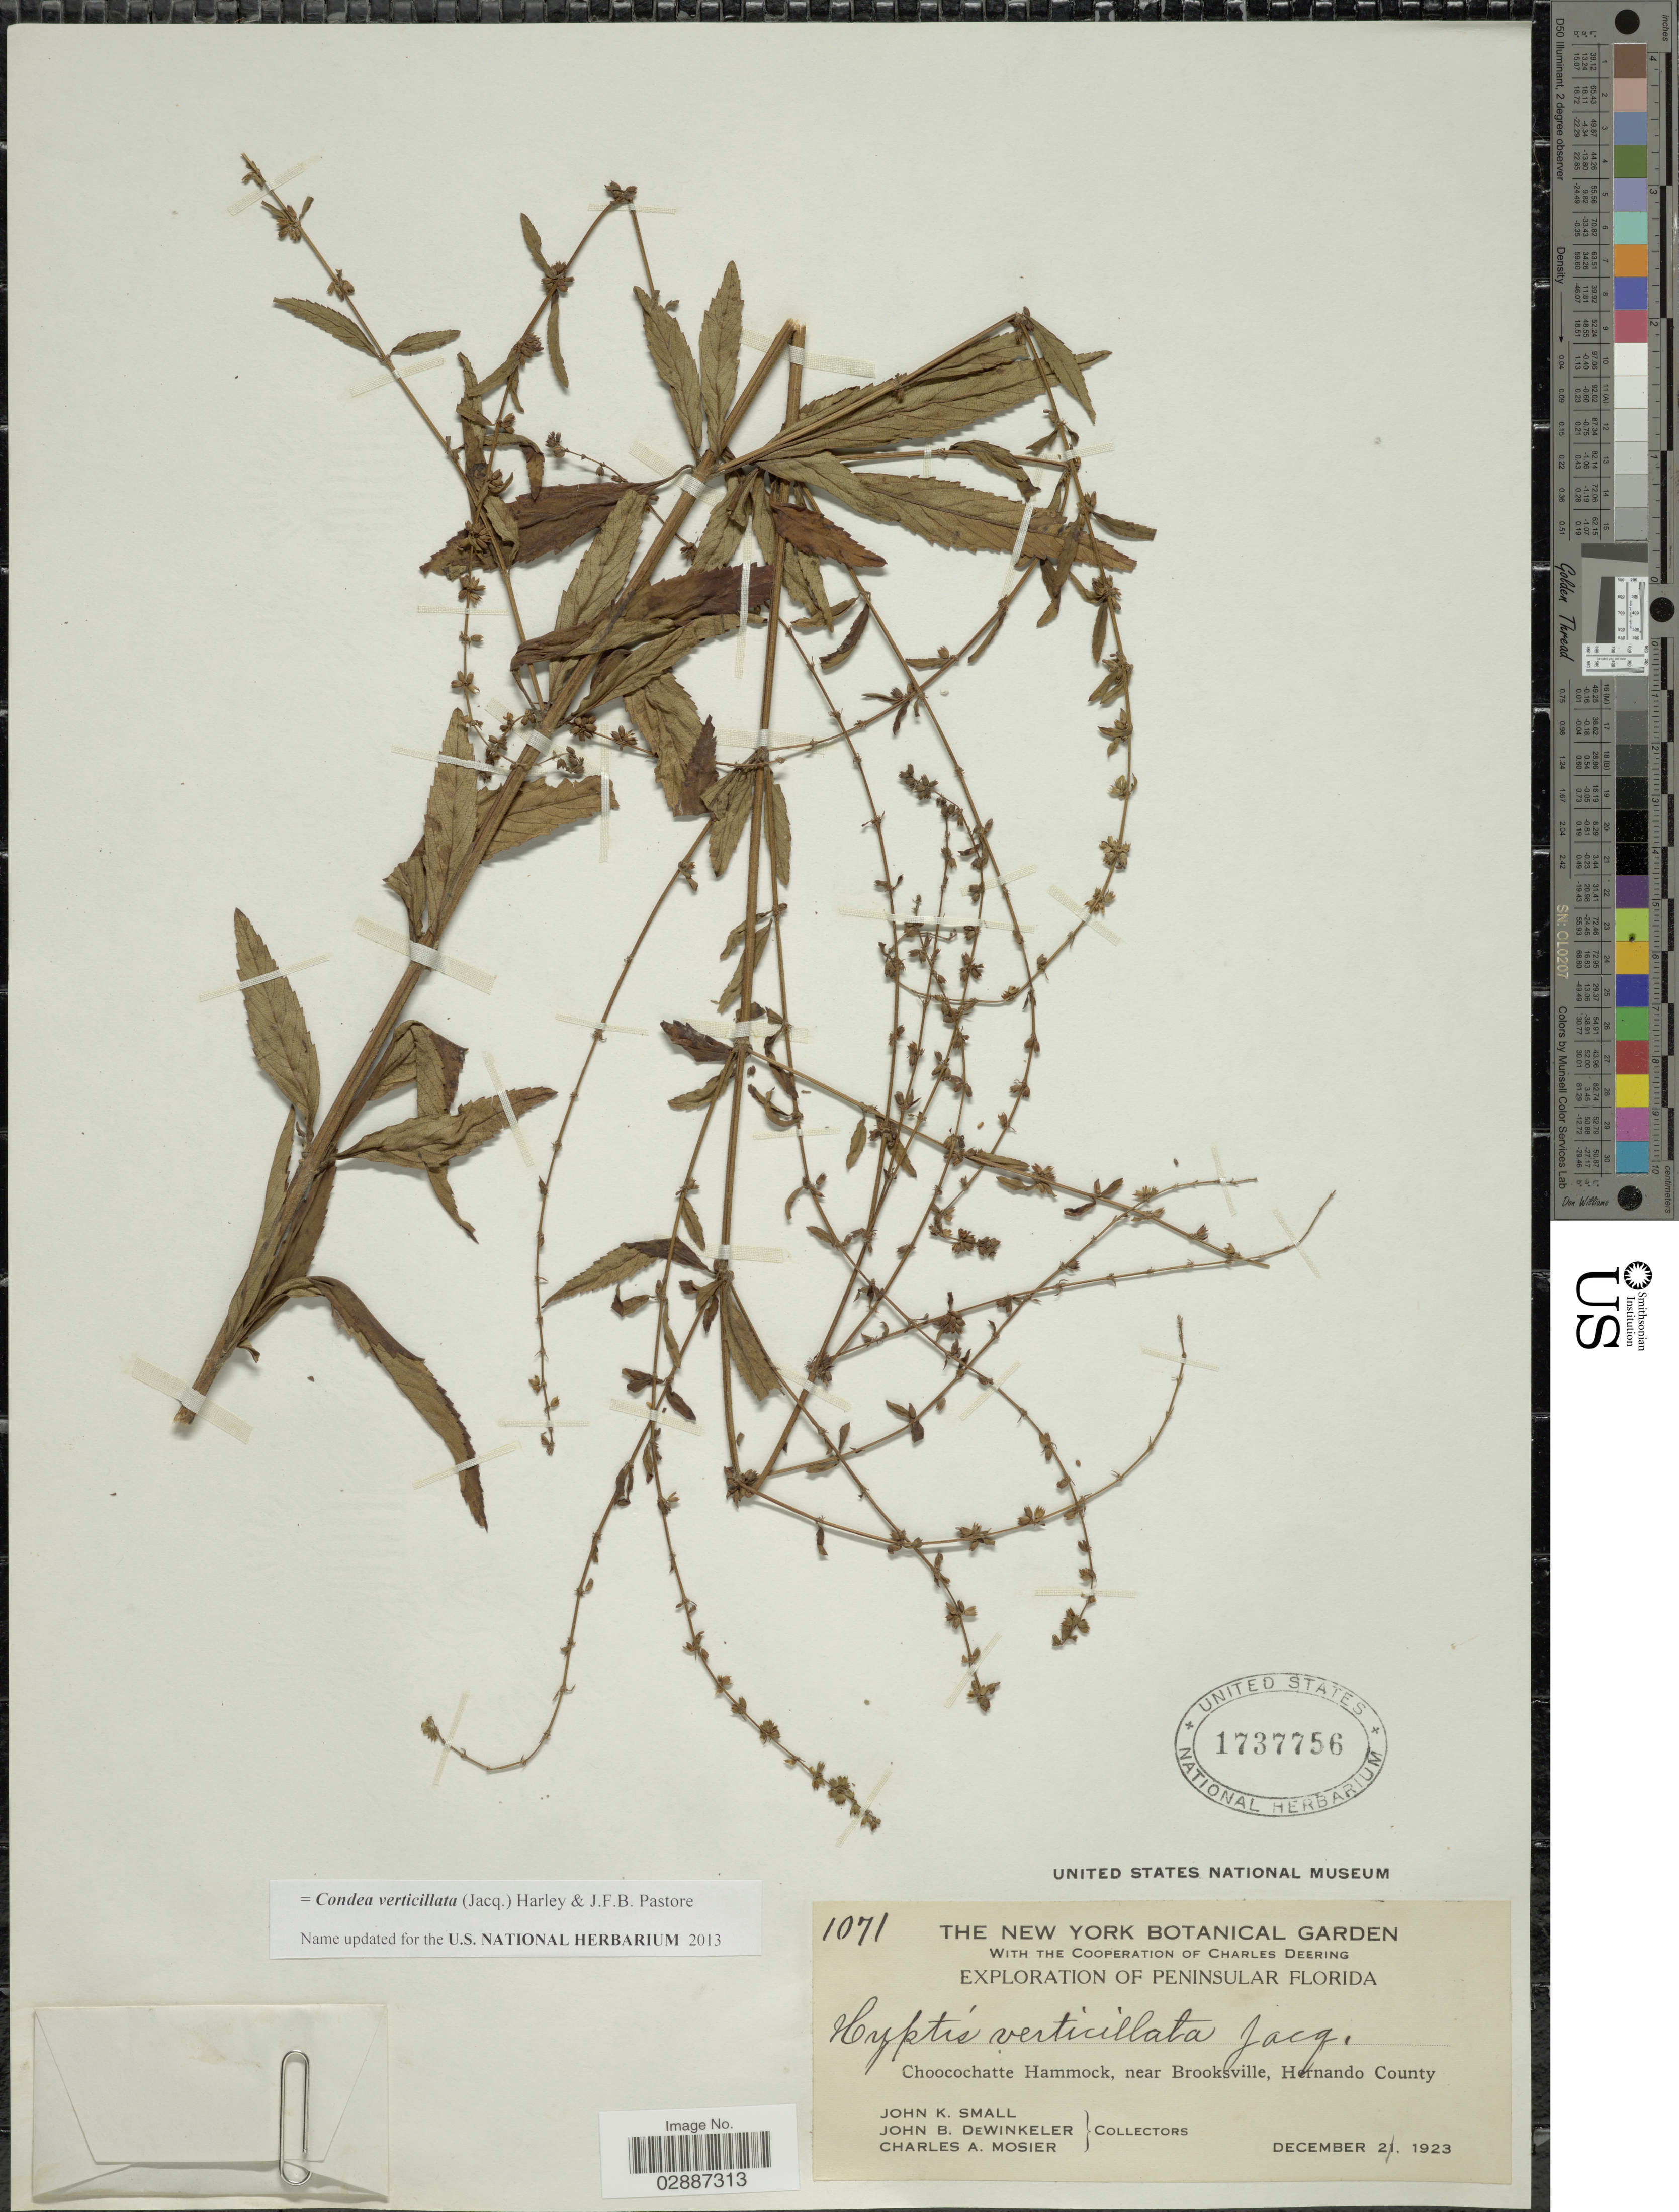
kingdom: Plantae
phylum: Tracheophyta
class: Magnoliopsida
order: Lamiales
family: Lamiaceae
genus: Condea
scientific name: Condea verticillata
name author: (Jacq.) Harley & J.F.B. Pastore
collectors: J. K. Small, J. B. Dewinkeler & C. A. Mosier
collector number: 1071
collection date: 1923-12-02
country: United States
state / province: Florida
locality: Peninsular Florida. Choocochatte Hammock, near Brooksville, Hernando County.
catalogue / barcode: US 1737756